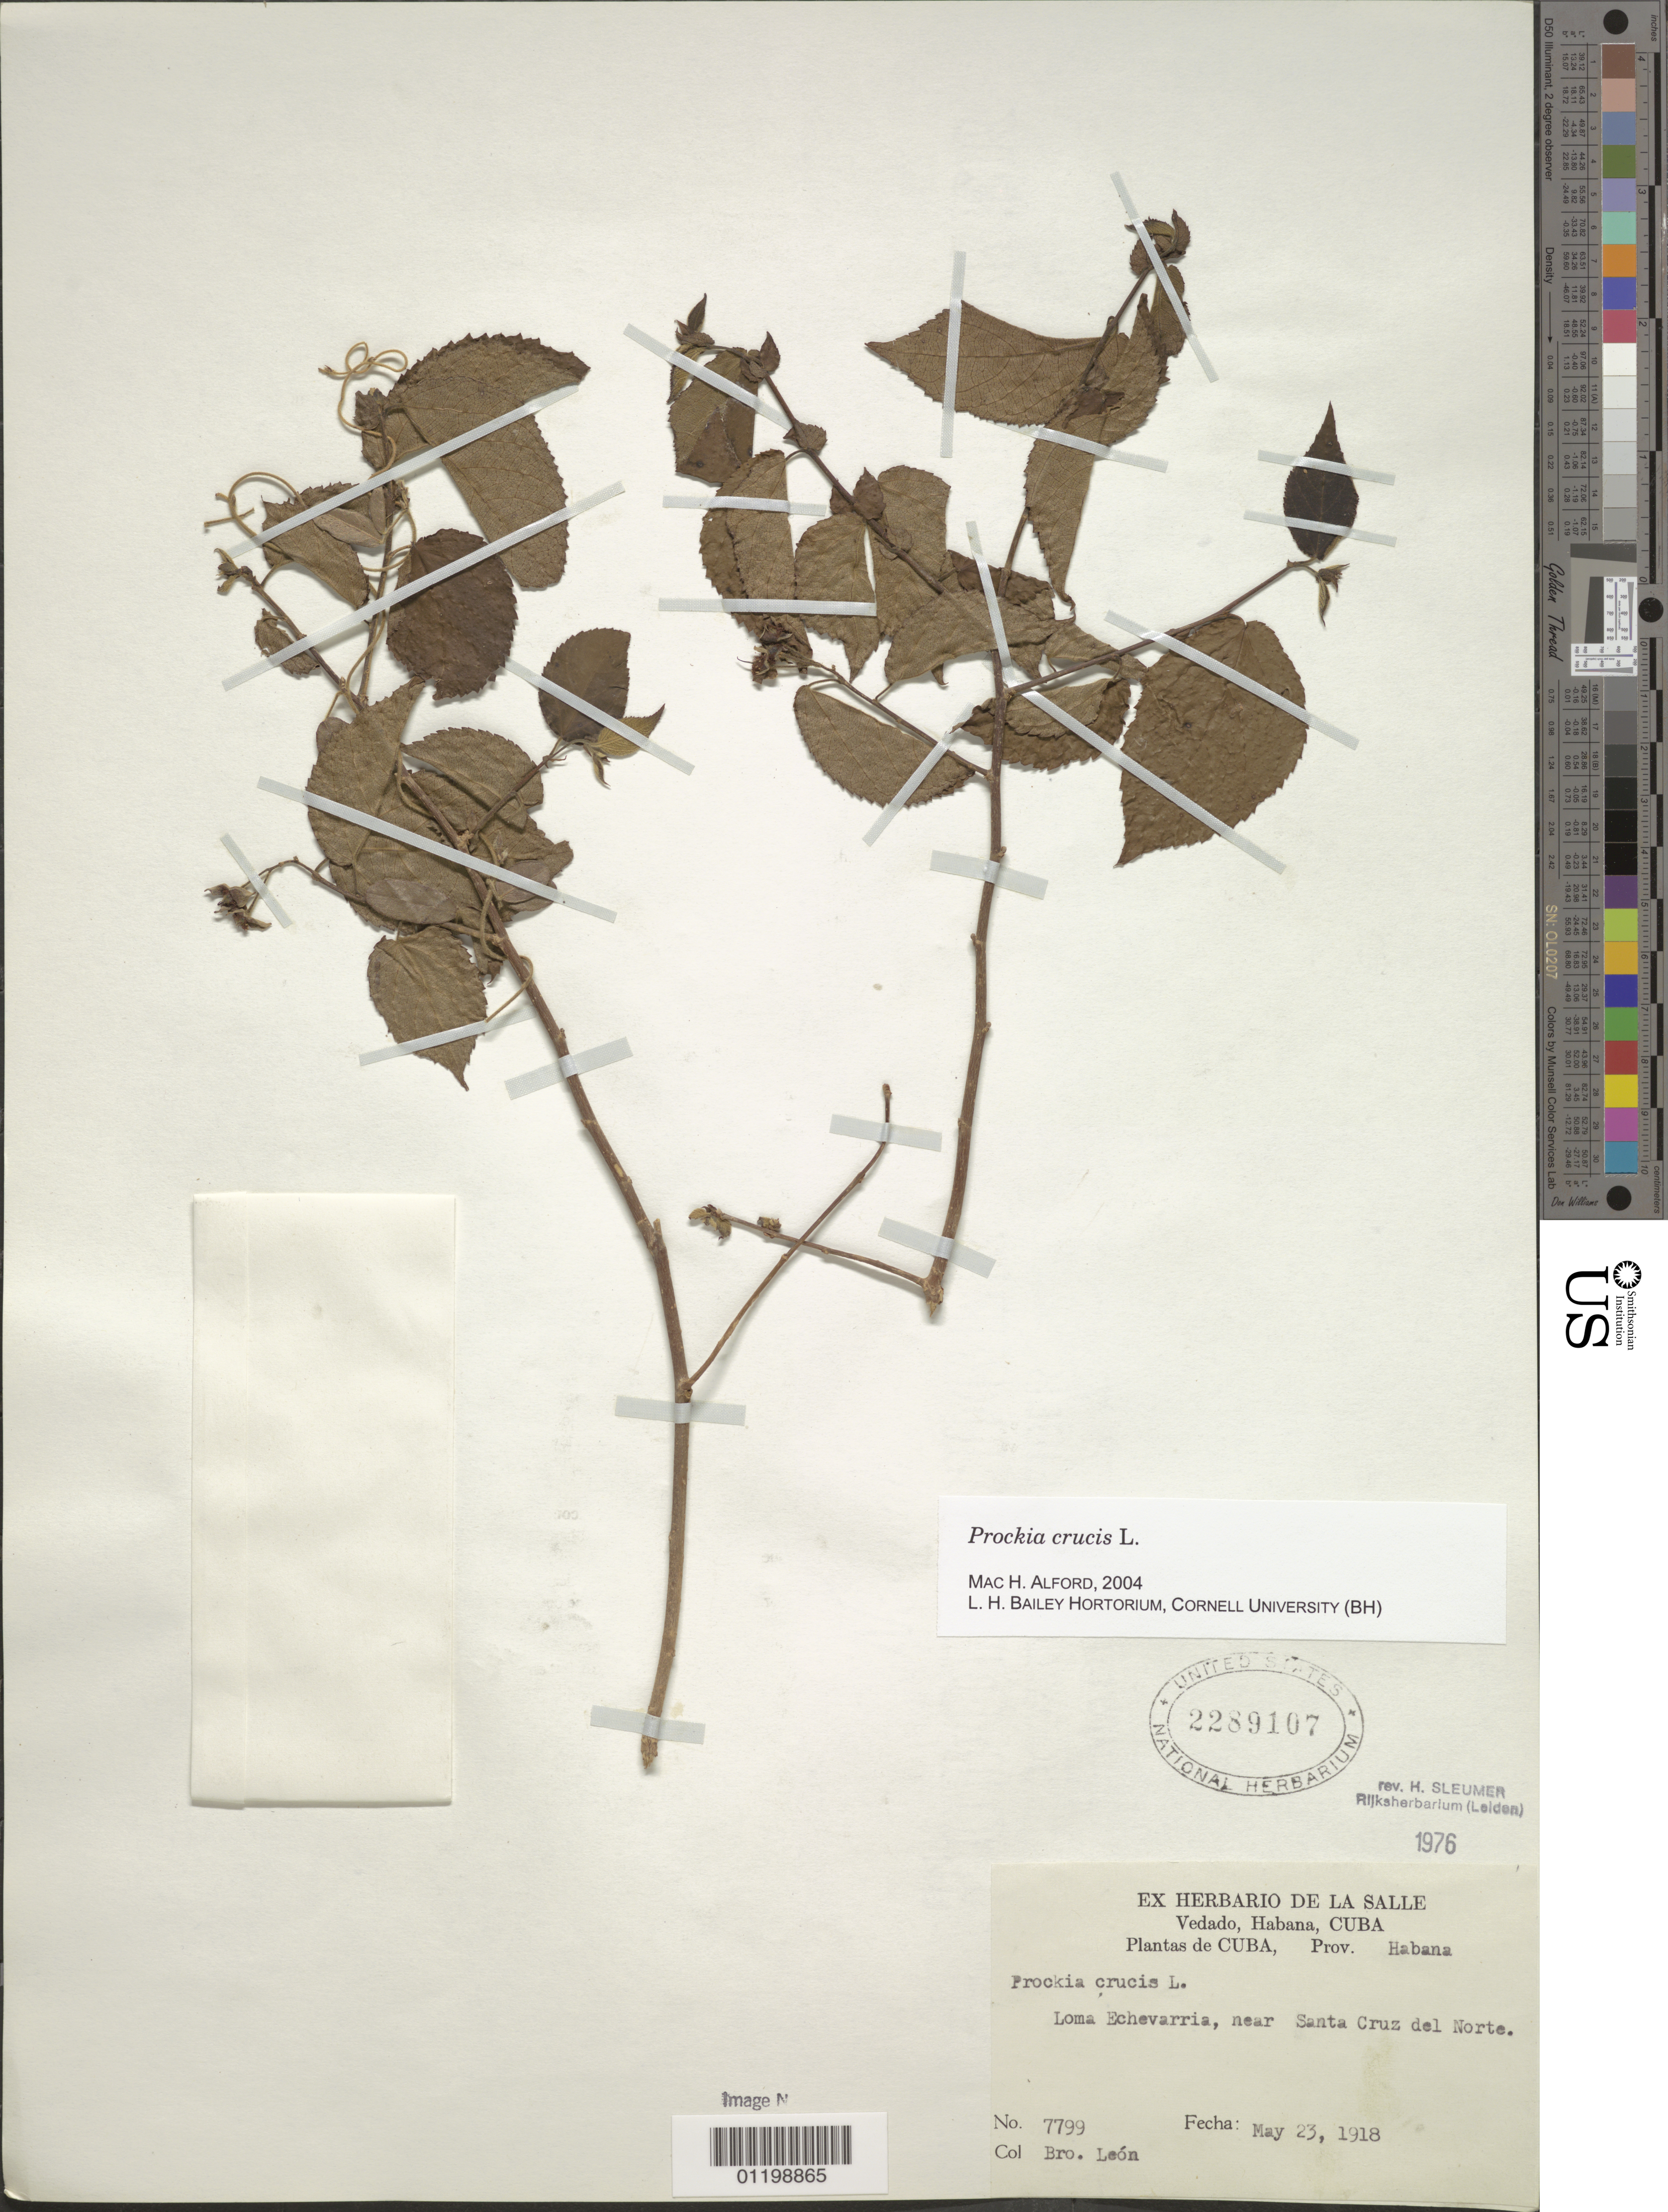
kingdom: Plantae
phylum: Tracheophyta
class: Magnoliopsida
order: Malpighiales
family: Salicaceae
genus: Prockia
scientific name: Prockia crucis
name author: P. Browne ex L.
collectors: Bro. León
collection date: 1918-05-23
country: Cuba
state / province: La Habana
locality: Vedado, Loma Echevarria, near Santa Cruz del Norte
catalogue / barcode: US 2289107